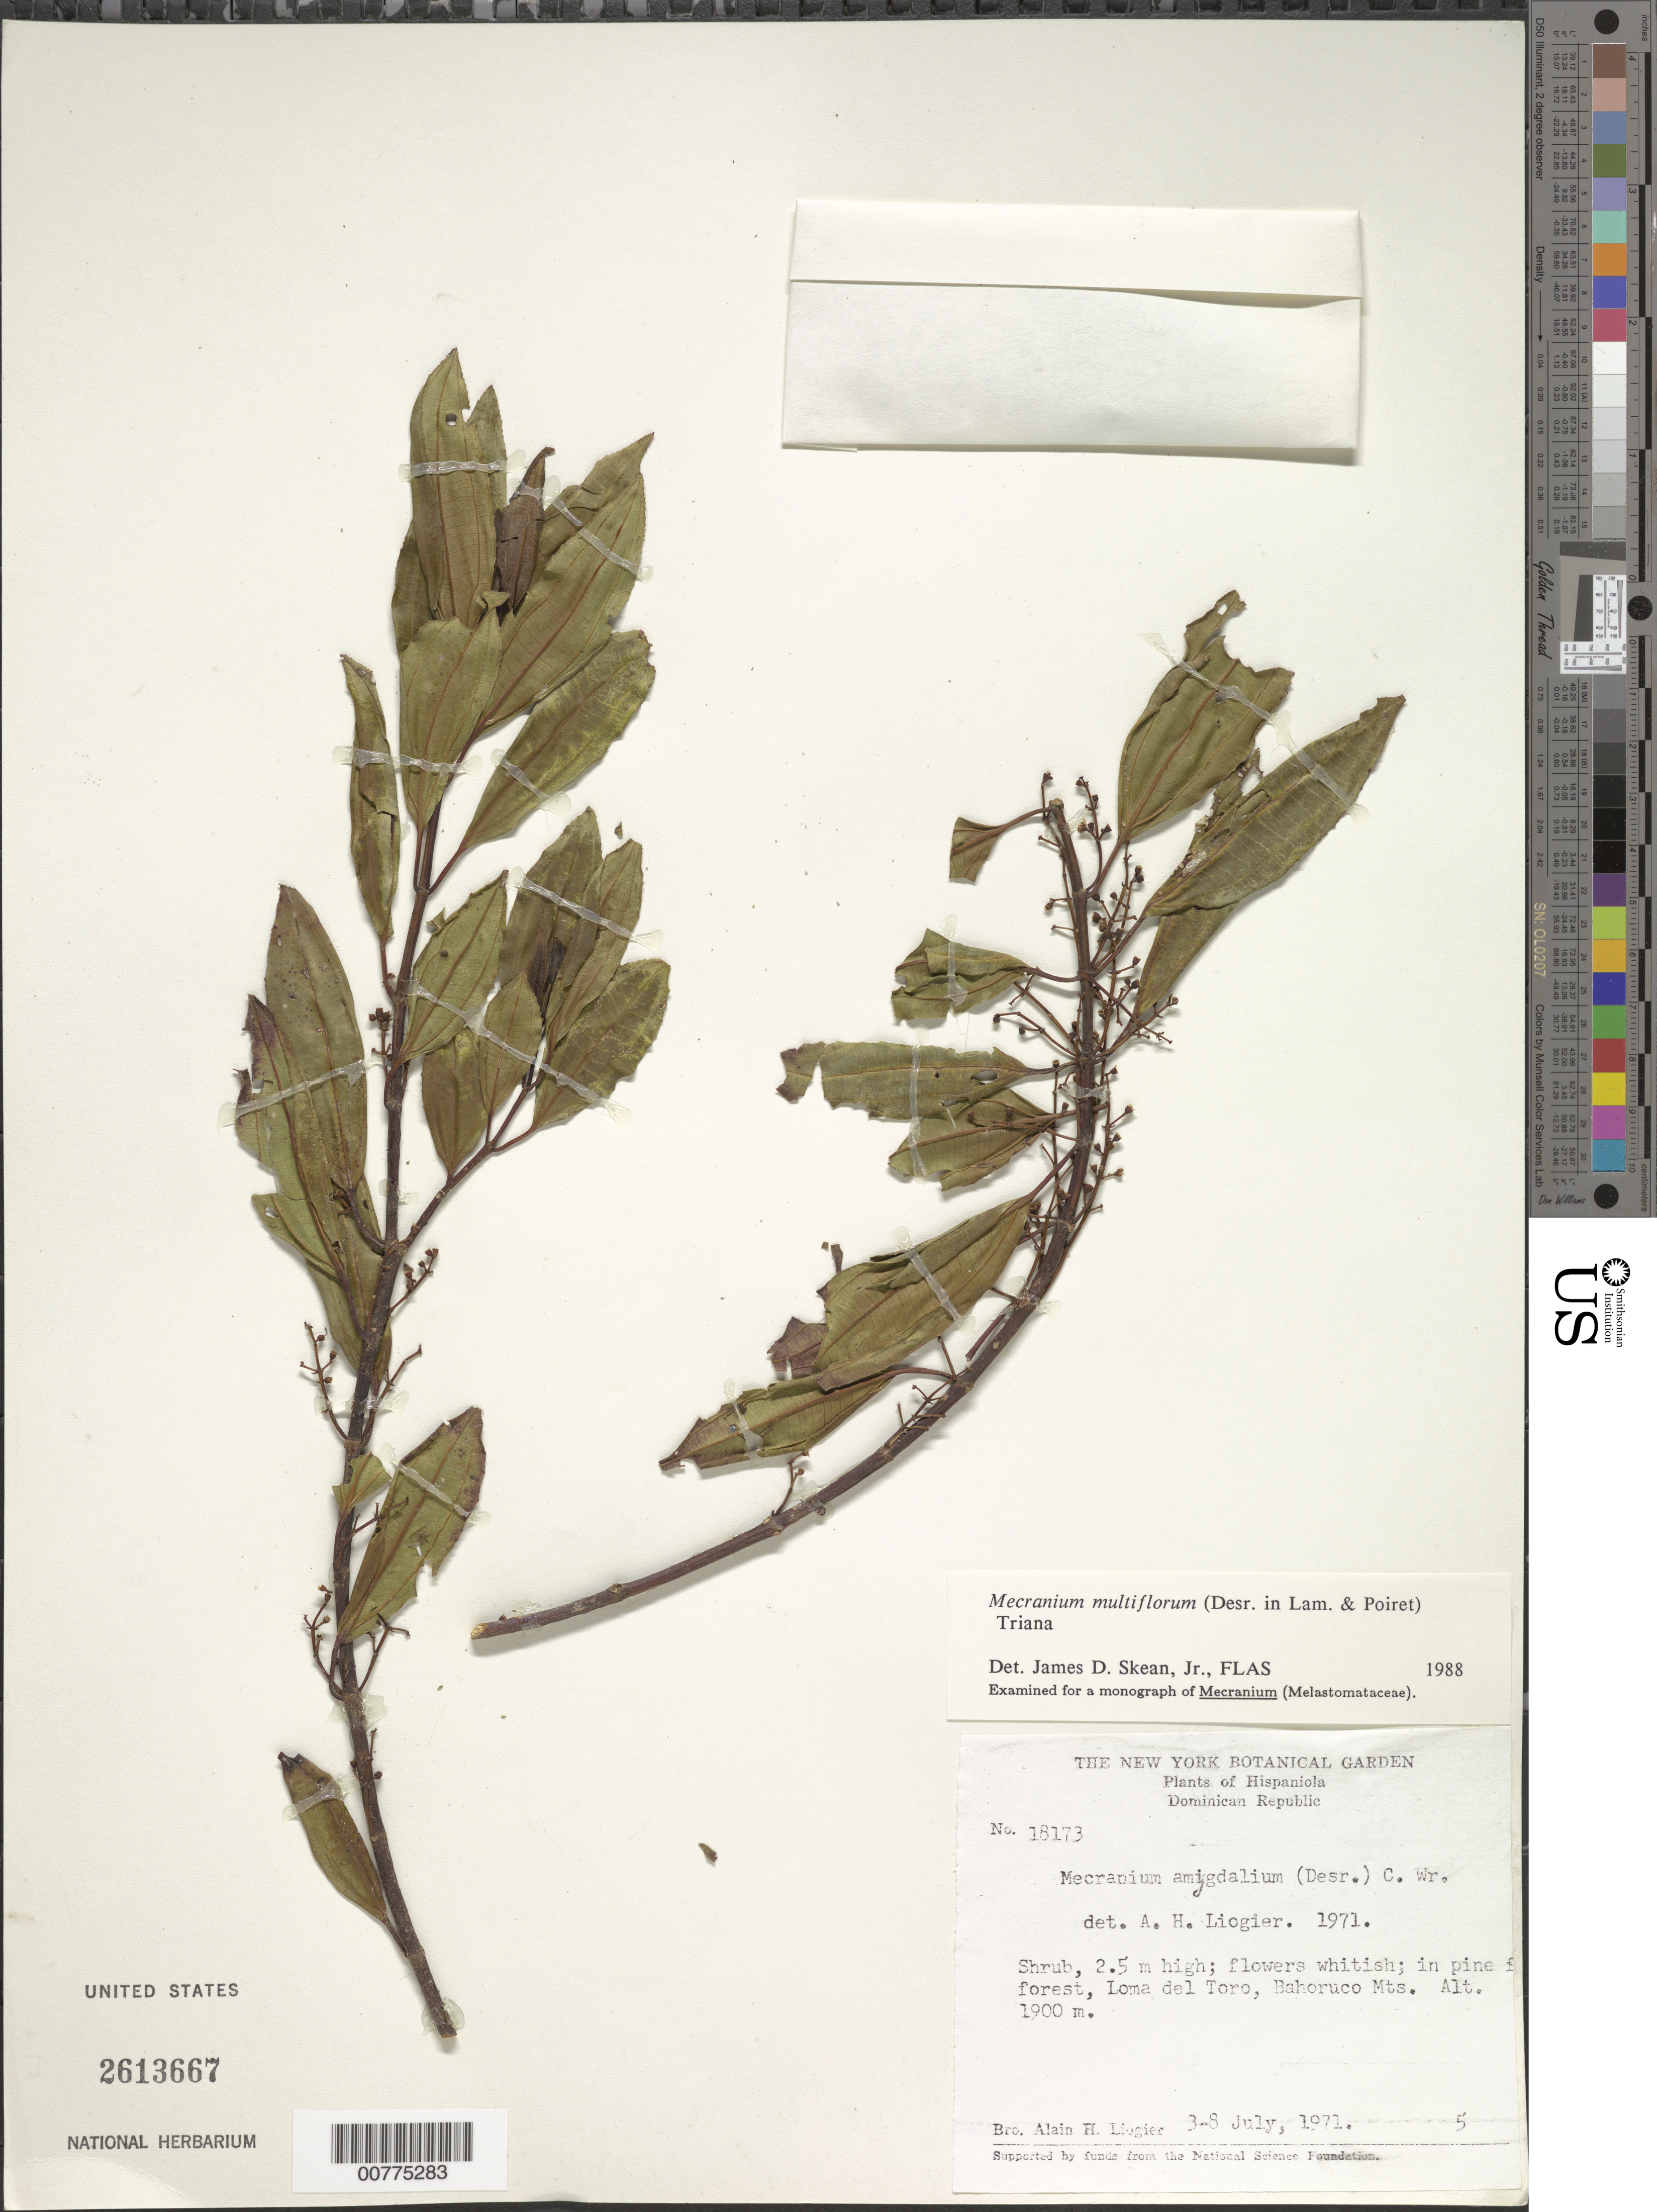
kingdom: Plantae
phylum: Tracheophyta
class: Magnoliopsida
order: Myrtales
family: Melastomataceae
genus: Mecranium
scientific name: Mecranium multiflorum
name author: (Desr.) Triana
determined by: Skean, J. D., Jr.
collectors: A. H. Liogier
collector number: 18173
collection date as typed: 03 Jul 1971 to 08 Jul 1971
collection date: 1971-07-03/1971-07-08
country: Dominican Republic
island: Hispaniola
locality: Bahoruco Mts., Loma del Toro.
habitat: In pine forest.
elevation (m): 1900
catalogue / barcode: US 2613667